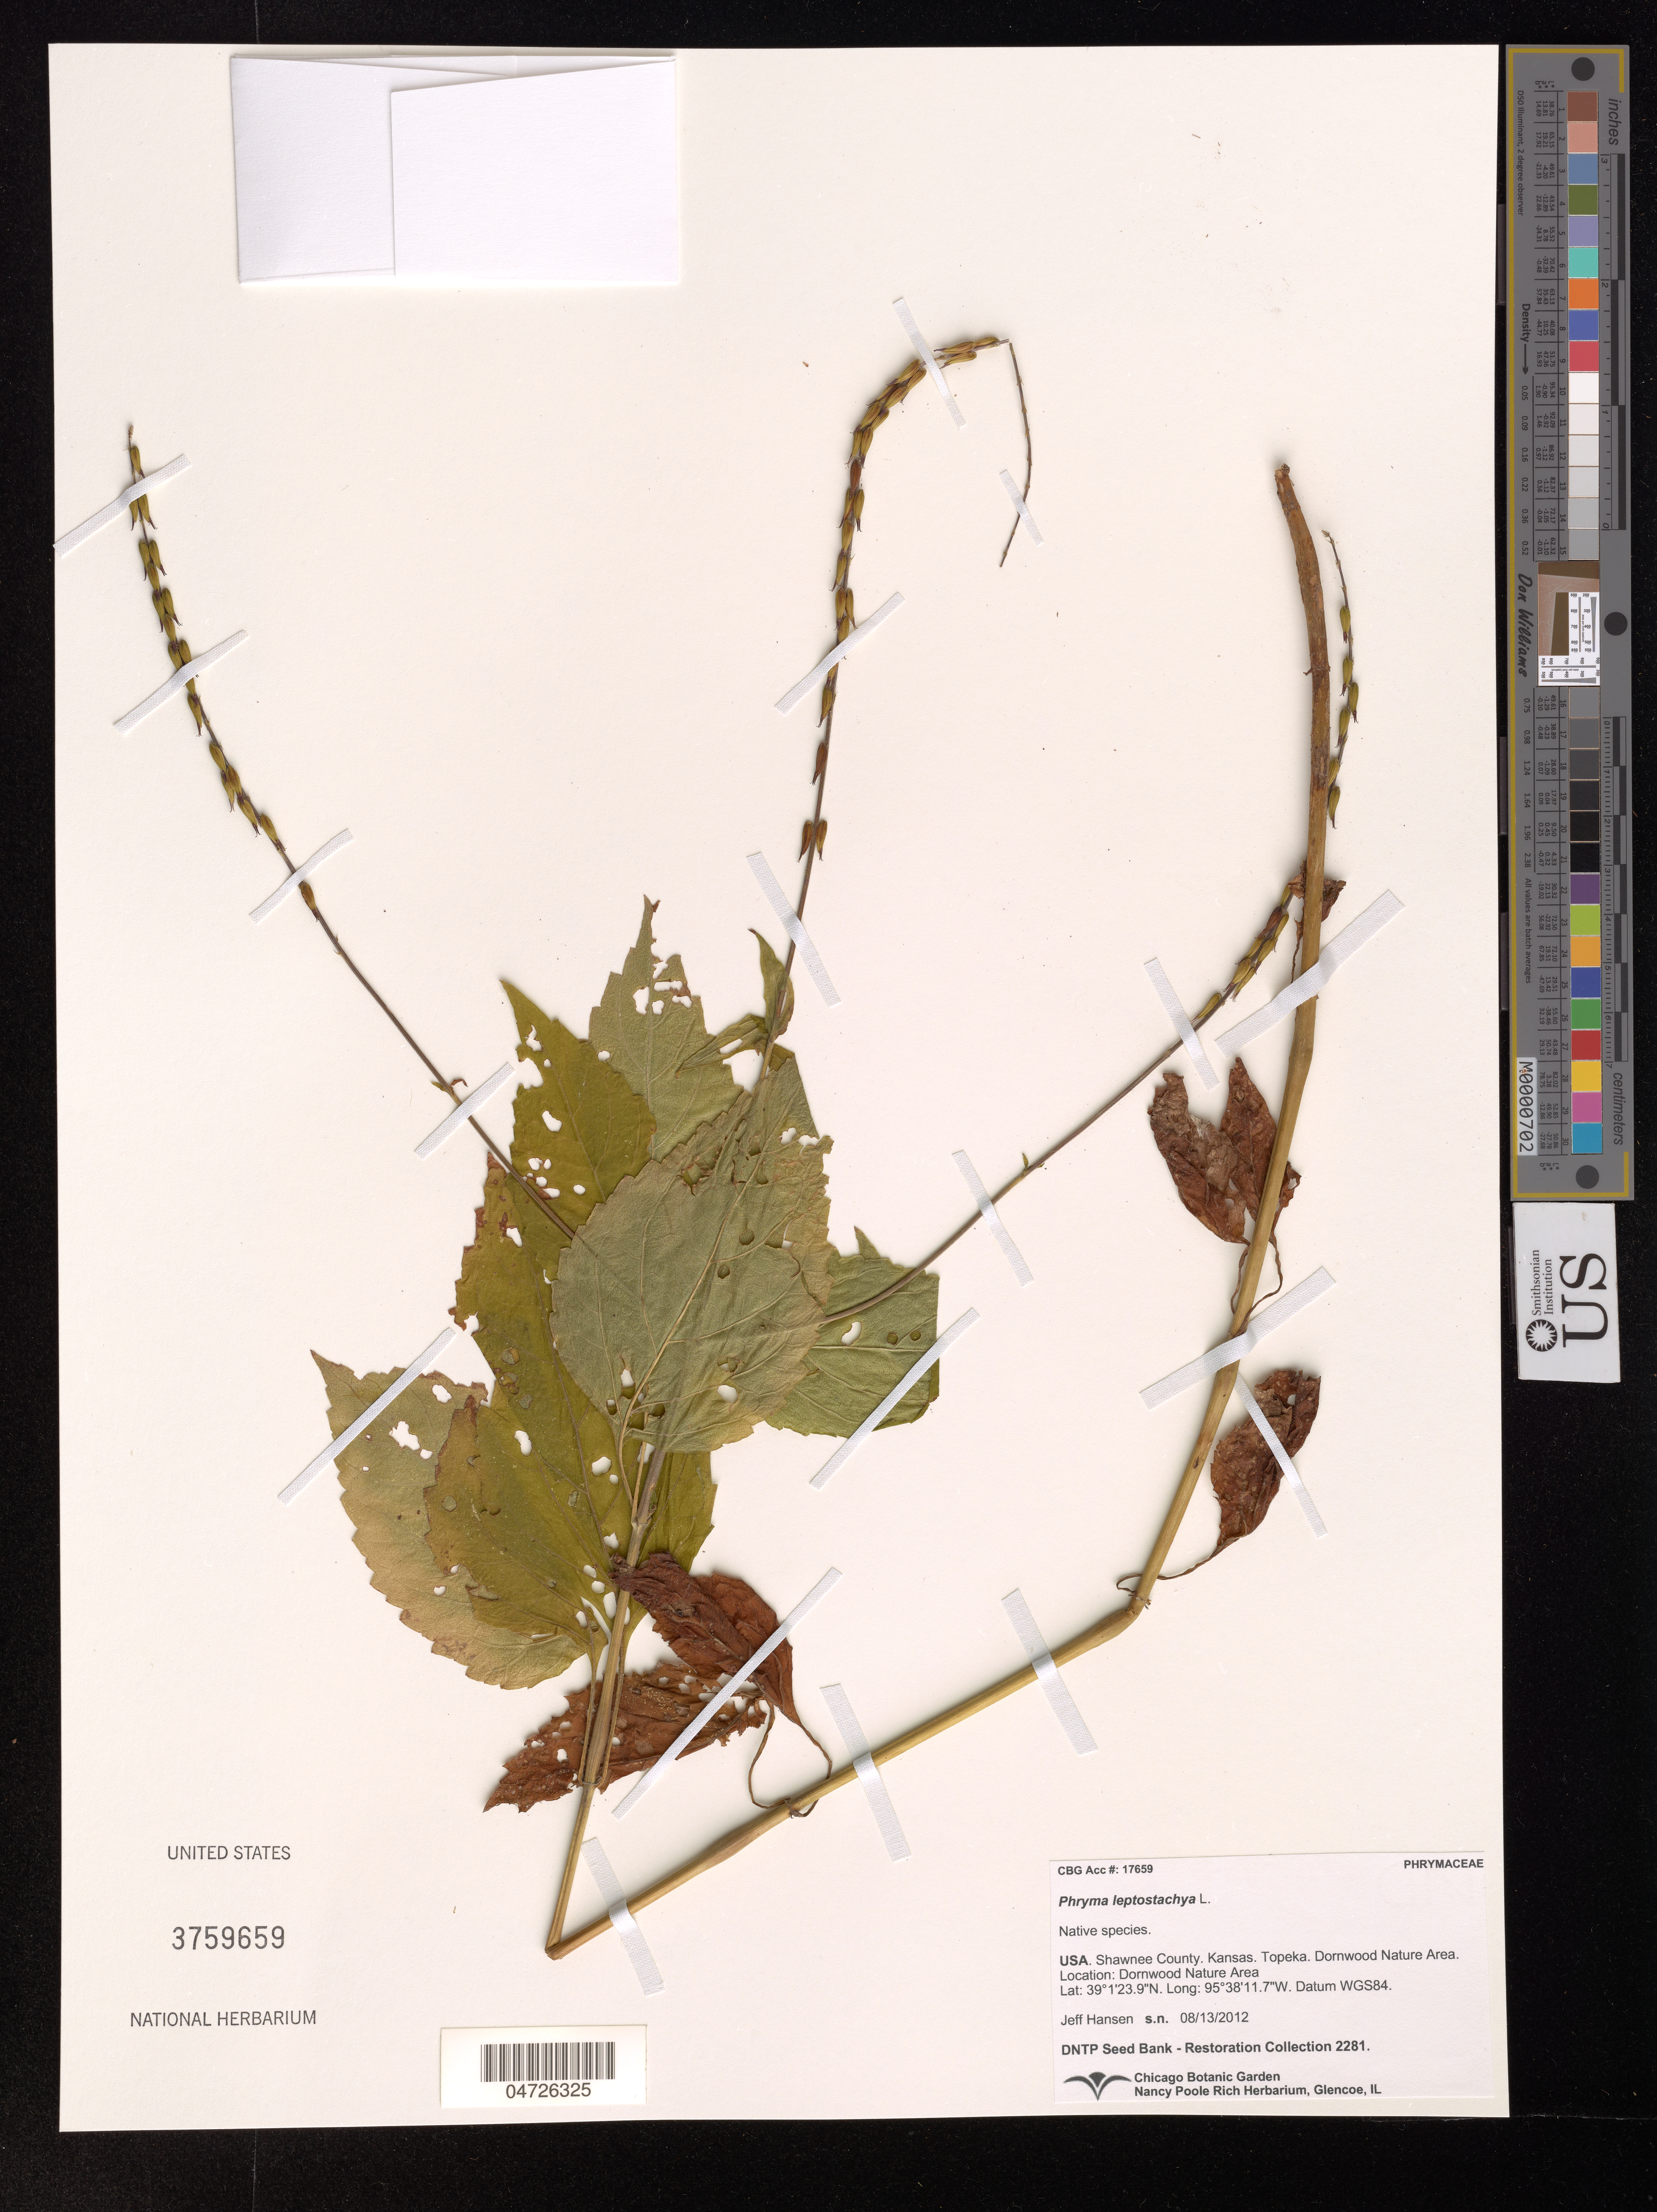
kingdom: Plantae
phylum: Tracheophyta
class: Magnoliopsida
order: Lamiales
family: Phrymaceae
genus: Phryma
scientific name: Phryma leptostachya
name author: L.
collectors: J. Hansen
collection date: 2012-08-13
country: United States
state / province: Kansas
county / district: Shawnee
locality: Shawnee County. Topeka. Dornwood Nature Area. Datum WGS84.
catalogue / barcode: US 3759659